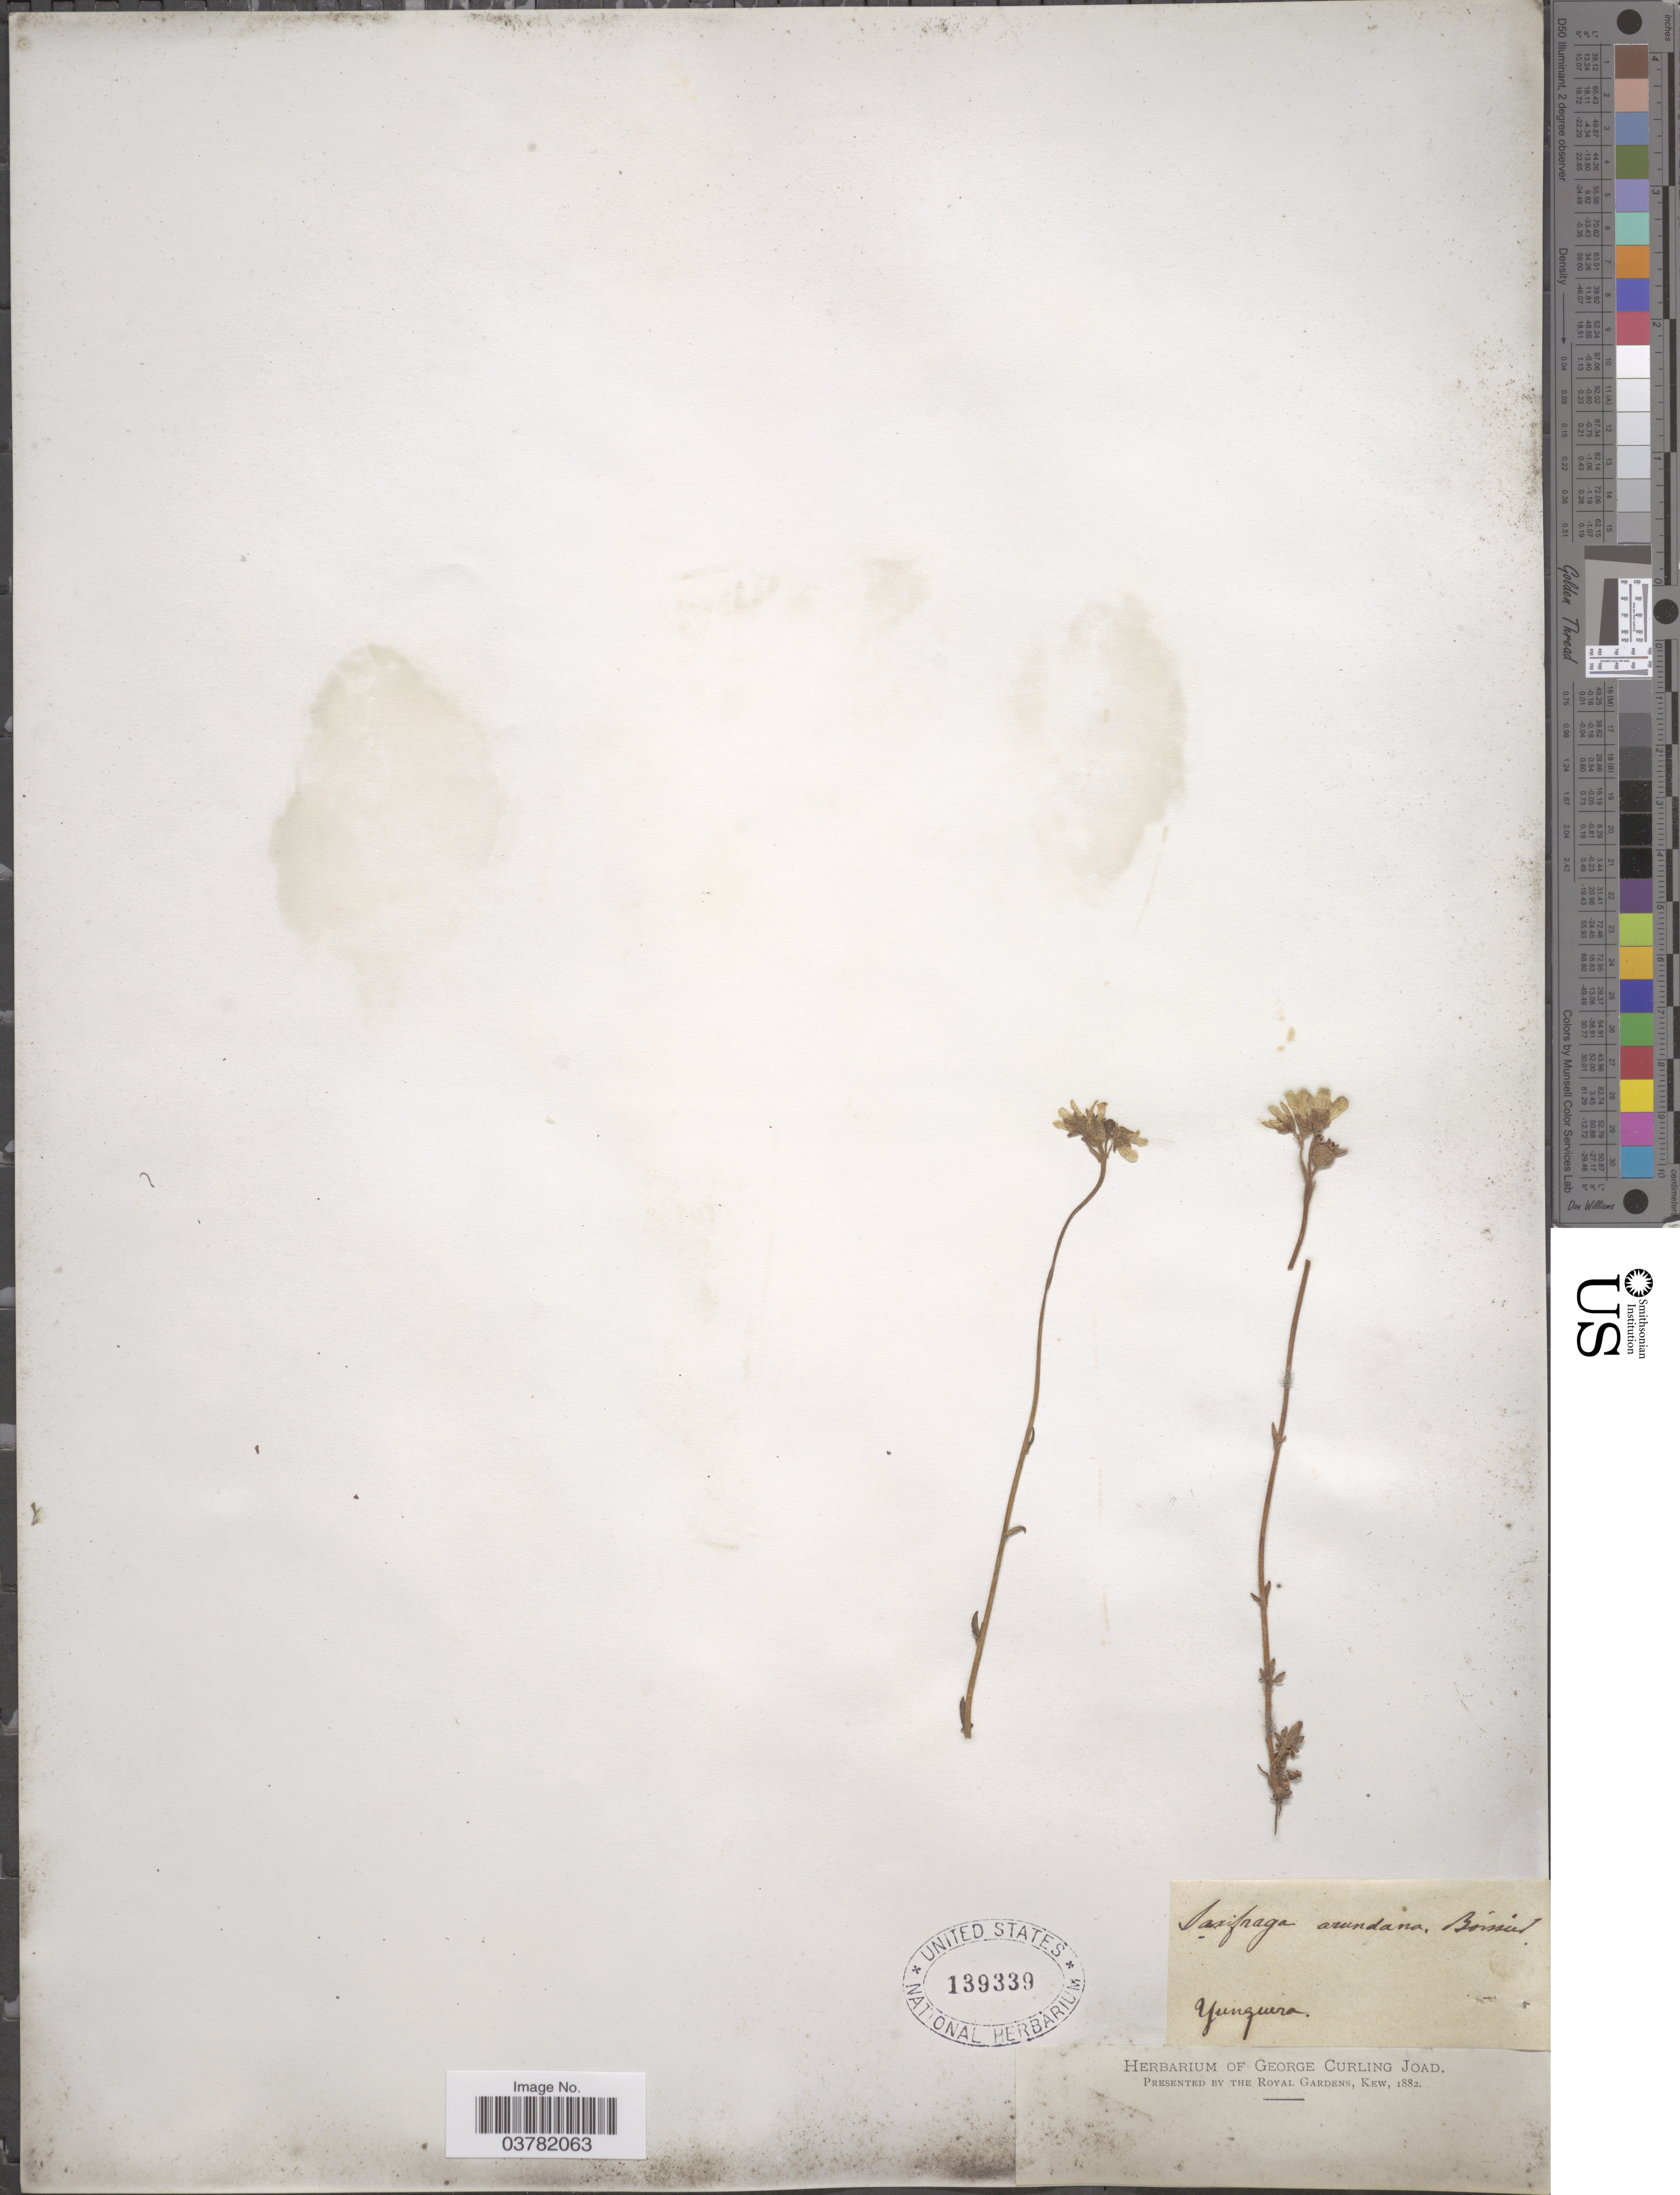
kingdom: Plantae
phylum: Tracheophyta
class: Magnoliopsida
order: Saxifragales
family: Saxifragaceae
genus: Saxifraga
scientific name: Saxifraga arundana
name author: Boiss.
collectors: ex herb. George Curling Joad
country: Spain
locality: Yunquera.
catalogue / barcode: US 139339